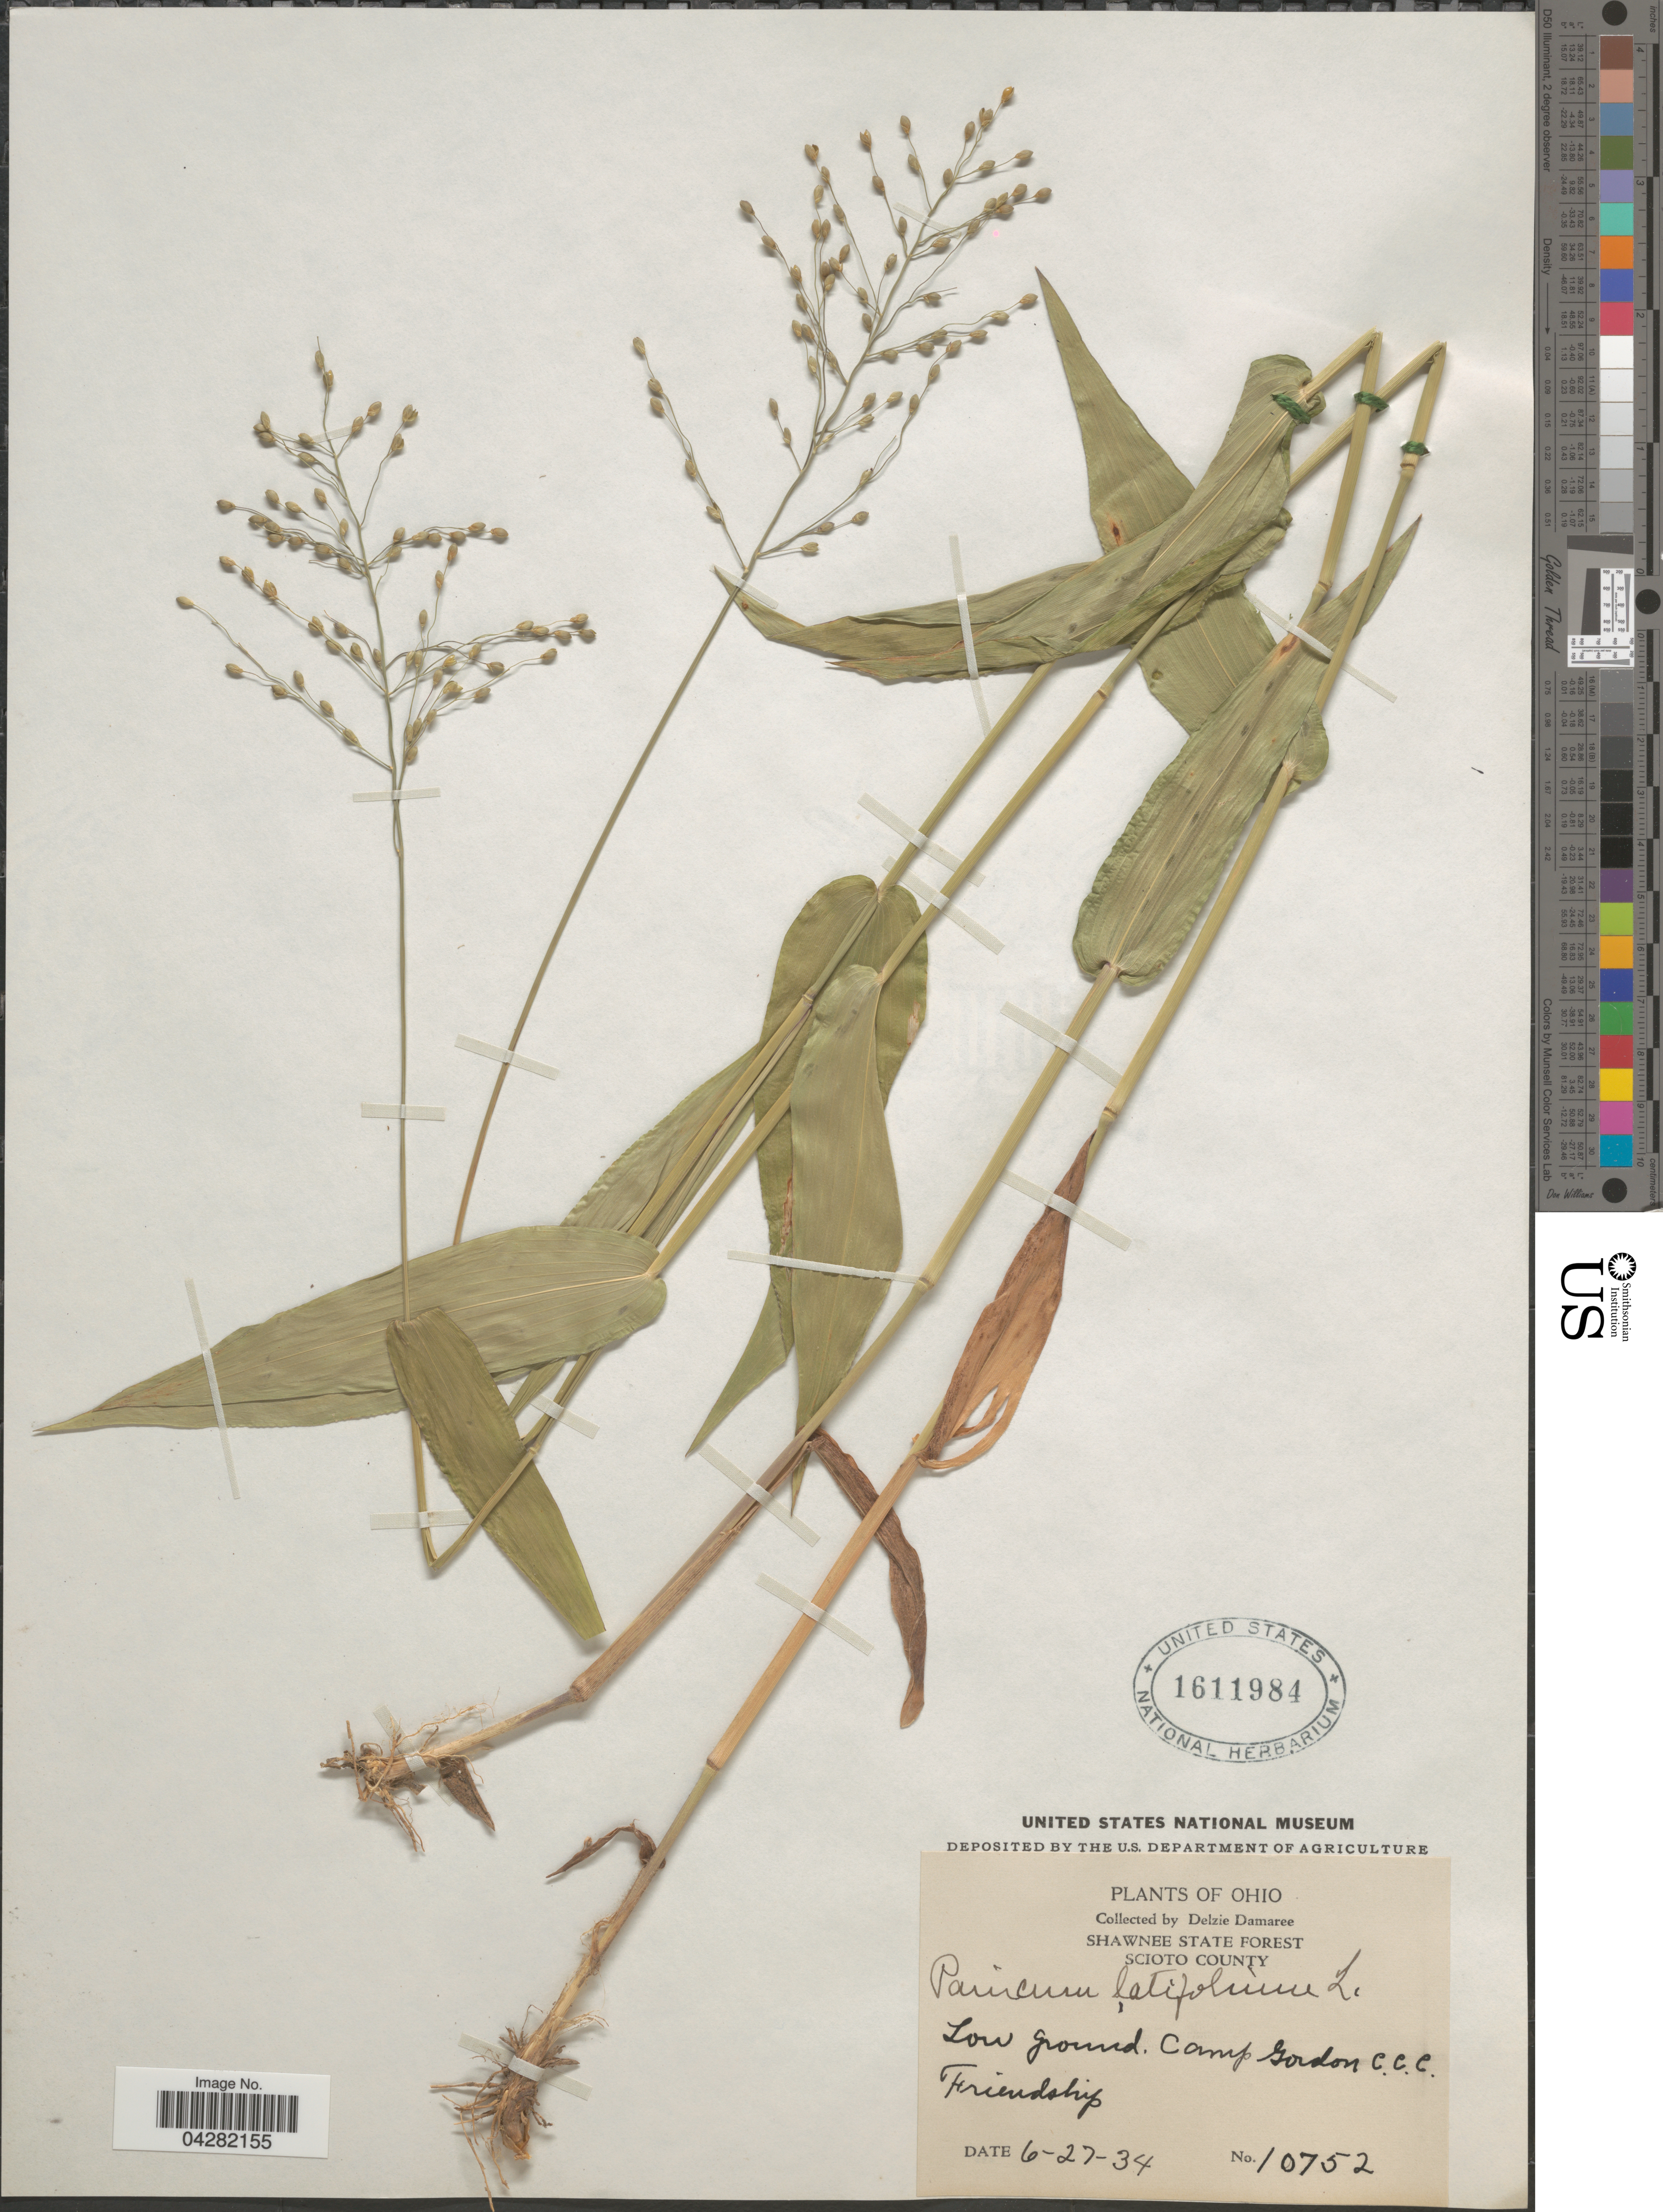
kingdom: Plantae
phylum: Tracheophyta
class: Liliopsida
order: Poales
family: Poaceae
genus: Dichanthelium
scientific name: Dichanthelium latifolium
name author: (L.) Harvill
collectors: D. Damaree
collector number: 10752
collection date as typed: Transcribed d/m/y: 27/6/34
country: United States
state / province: Ohio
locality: Shawnee State Forest. Scioto County. Low ground. Camp Gordon C.C.C. Friendship.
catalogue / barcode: US 1611984